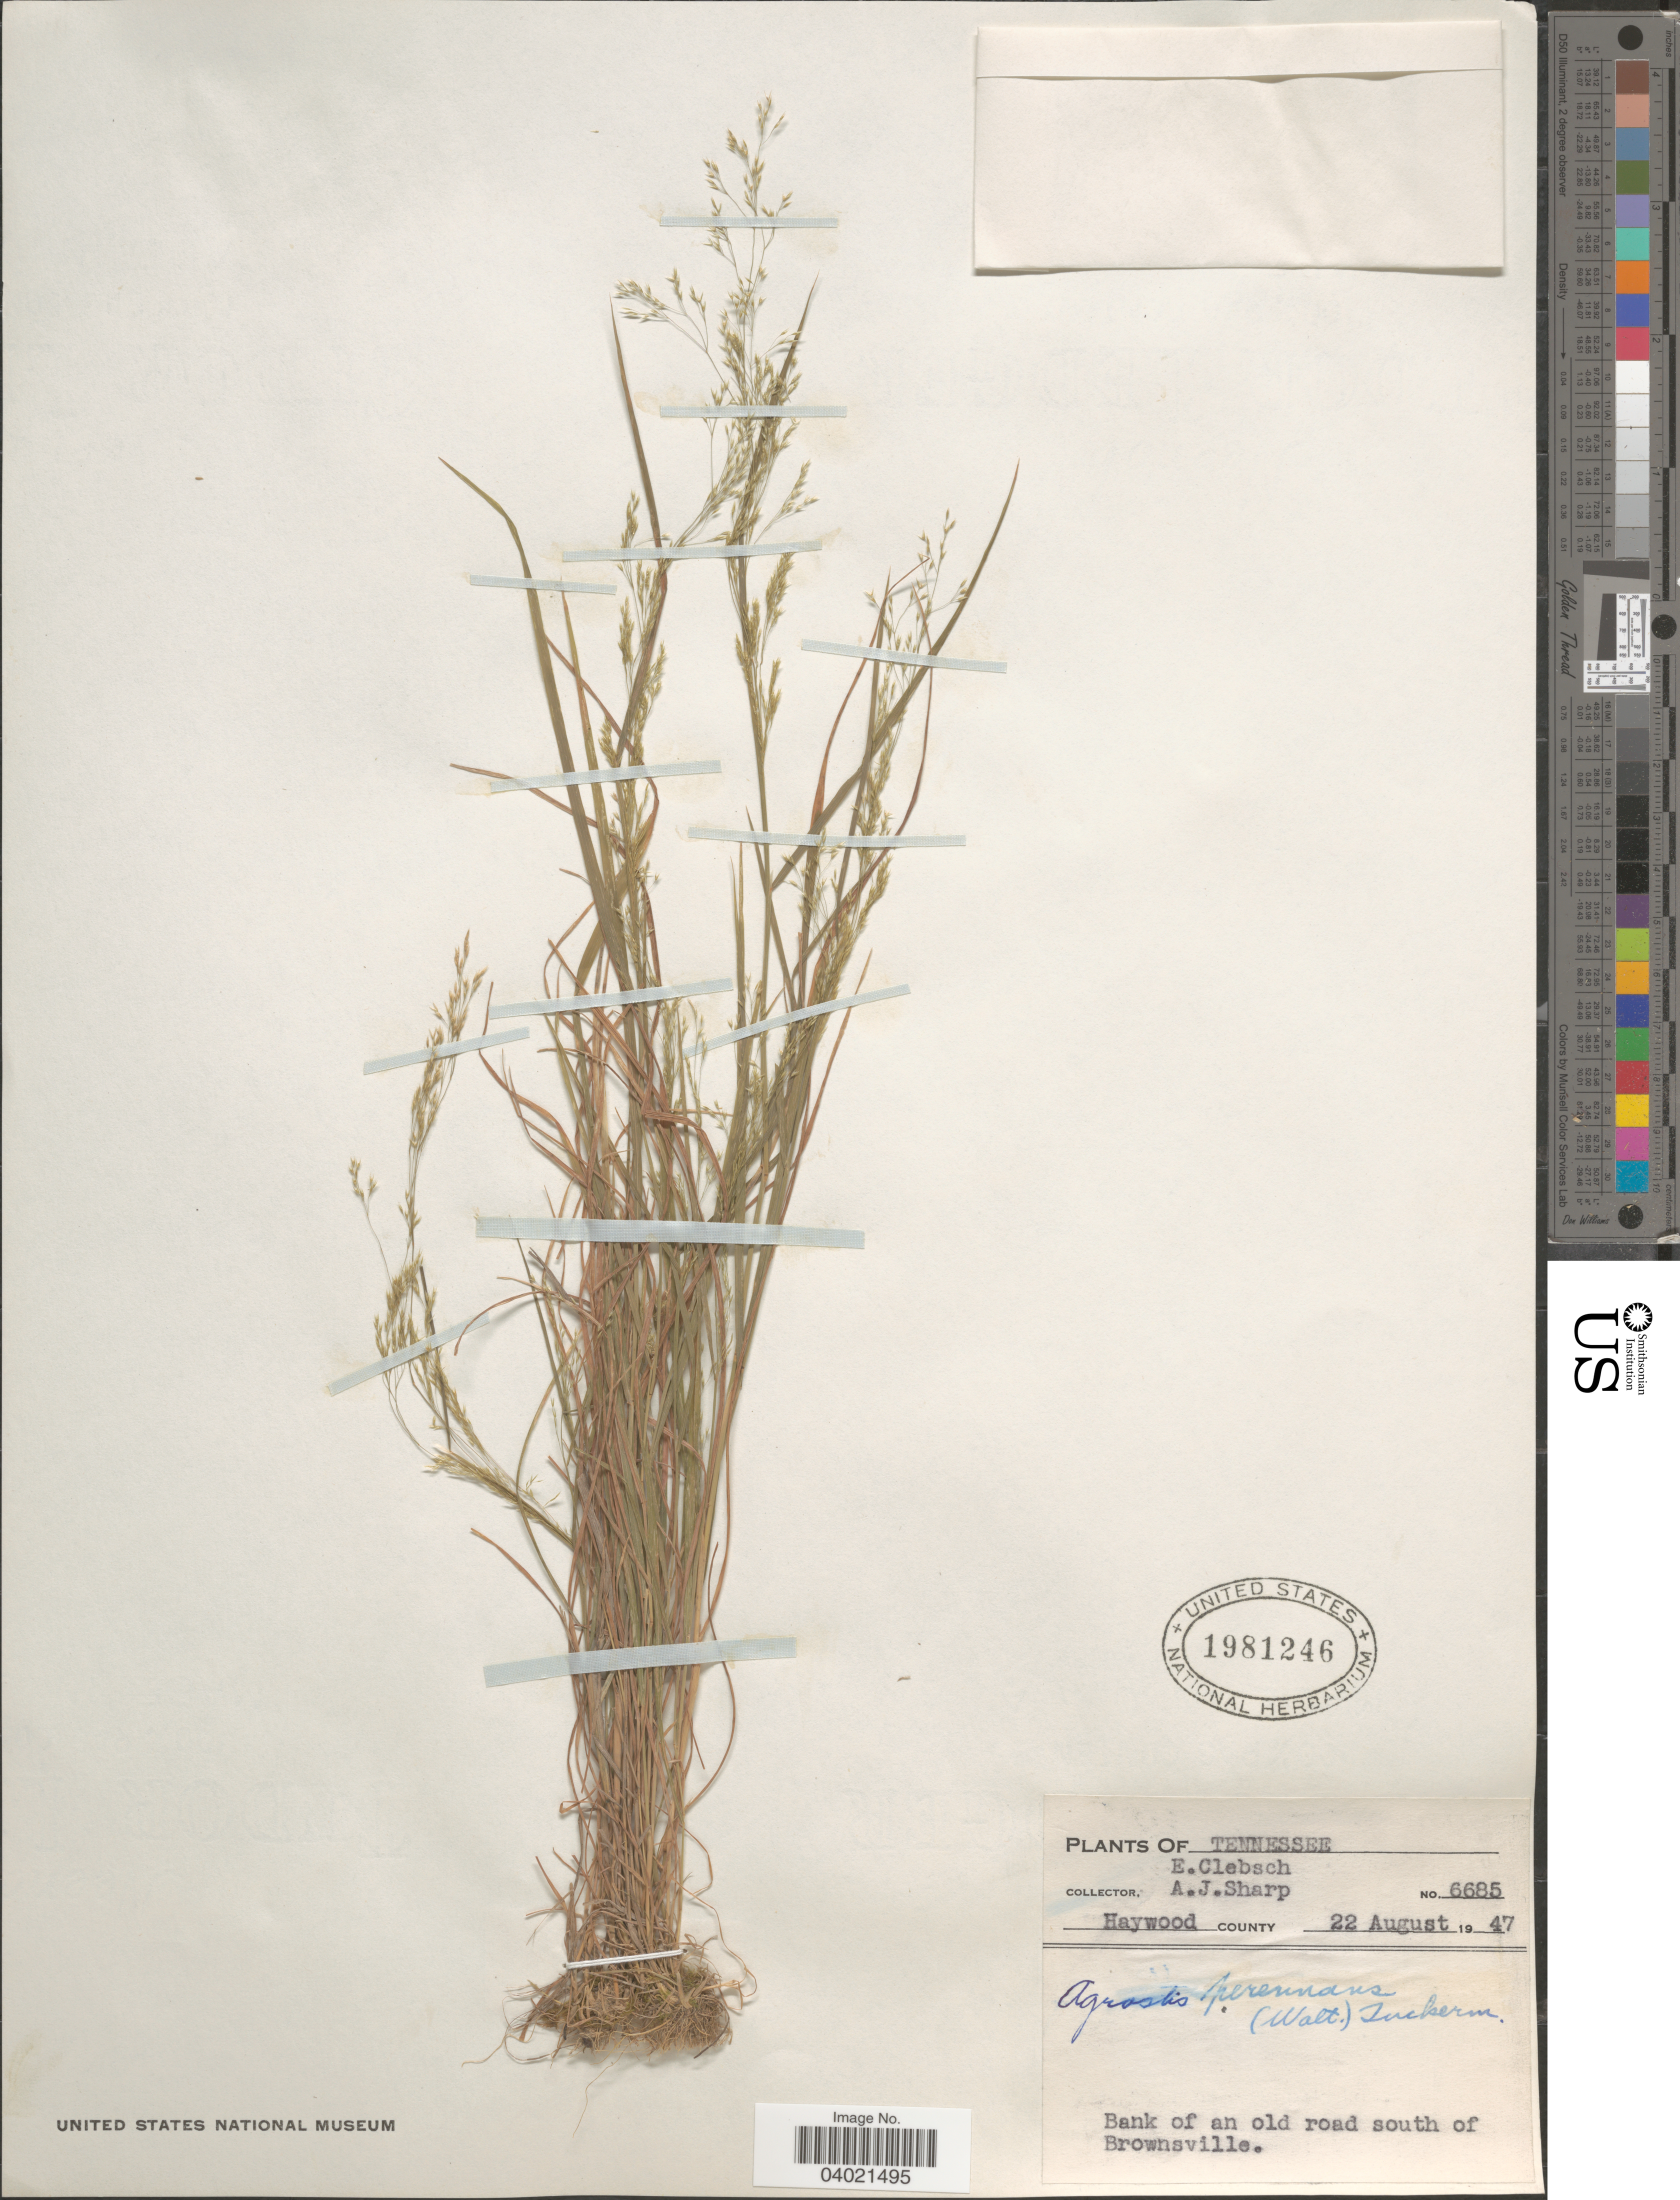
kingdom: Plantae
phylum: Tracheophyta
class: Liliopsida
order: Poales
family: Poaceae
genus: Agrostis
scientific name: Agrostis perennans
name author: (Walter) Tuck.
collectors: A. J. Sharp & A. Clebsch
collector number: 6685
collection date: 1947-08-22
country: United States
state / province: Tennessee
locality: Haywood county. Bank of an old road south of Brownsville.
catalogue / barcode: US 1981246